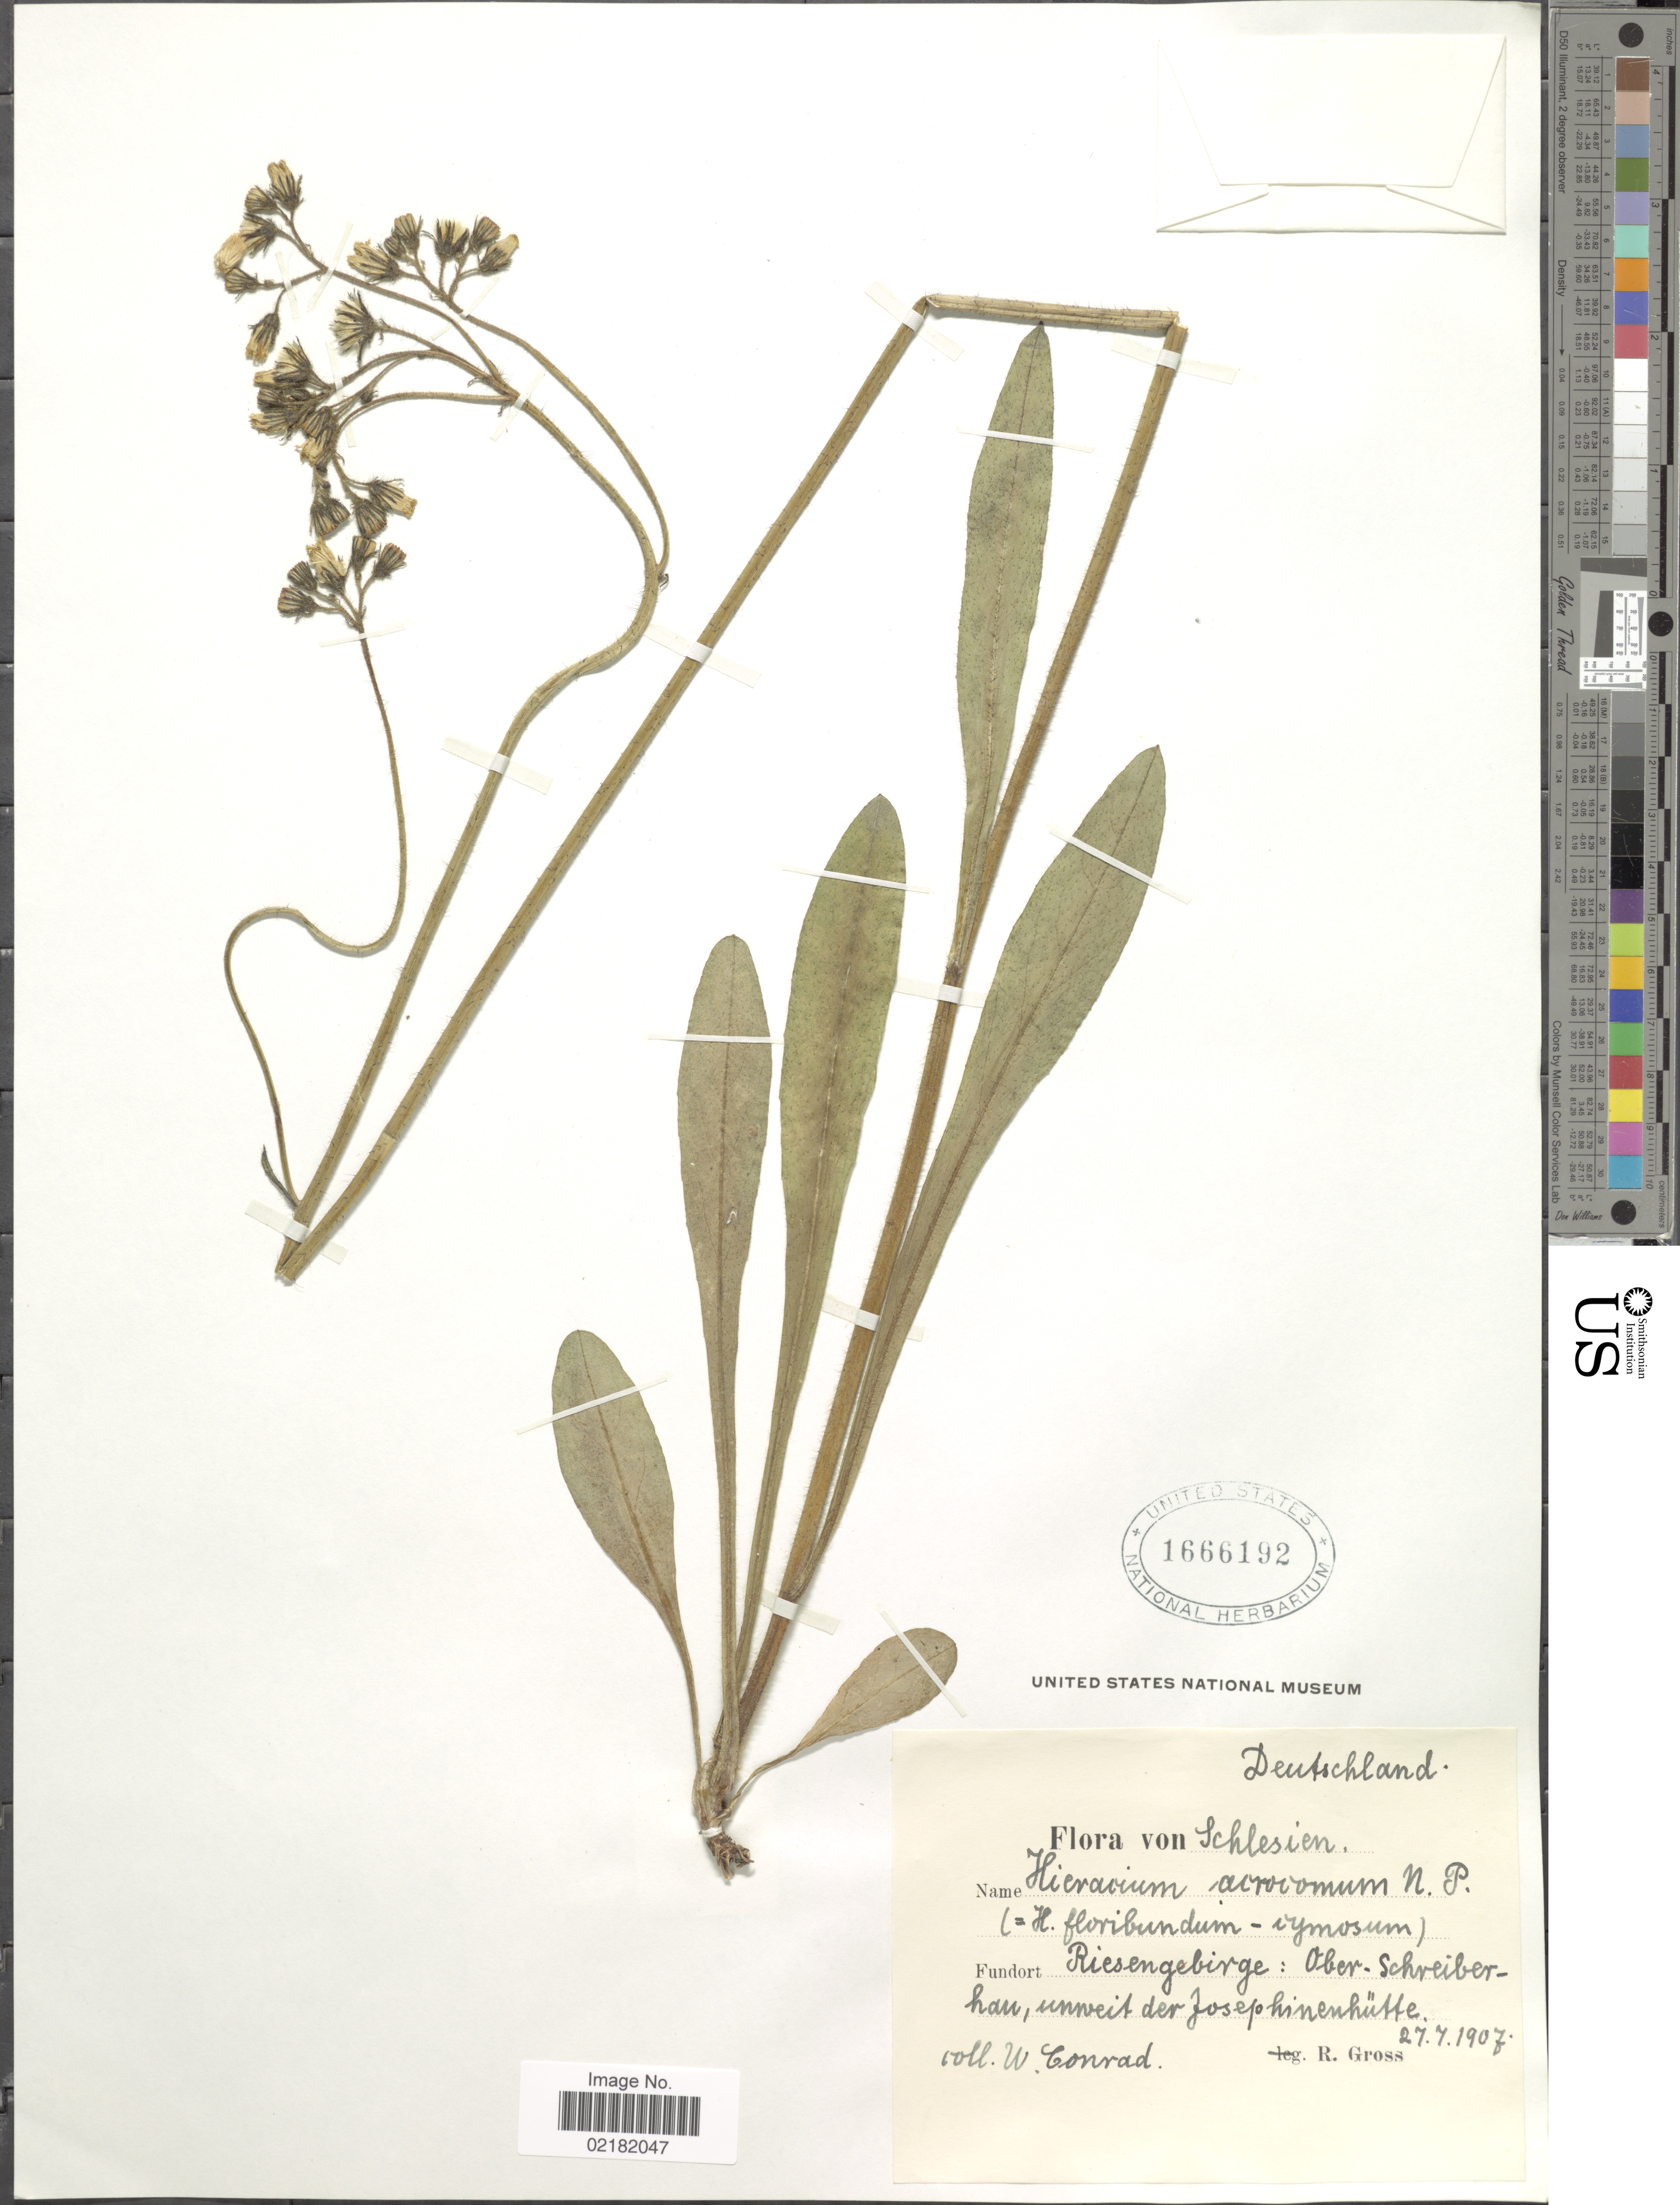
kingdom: Plantae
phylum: Tracheophyta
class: Magnoliopsida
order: Asterales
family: Asteraceae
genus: Pilosella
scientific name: Pilosella dubia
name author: (L.) F.W. Schultz & Sch. Bip.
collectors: W. Conrad & R. Gross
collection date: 1907-07-27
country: Germany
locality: Deutschland, Schlesien, Fundort Riesengebirge: Ober-Schreiber-han, unweit der Josephinenhutte.8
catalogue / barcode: US 1666192